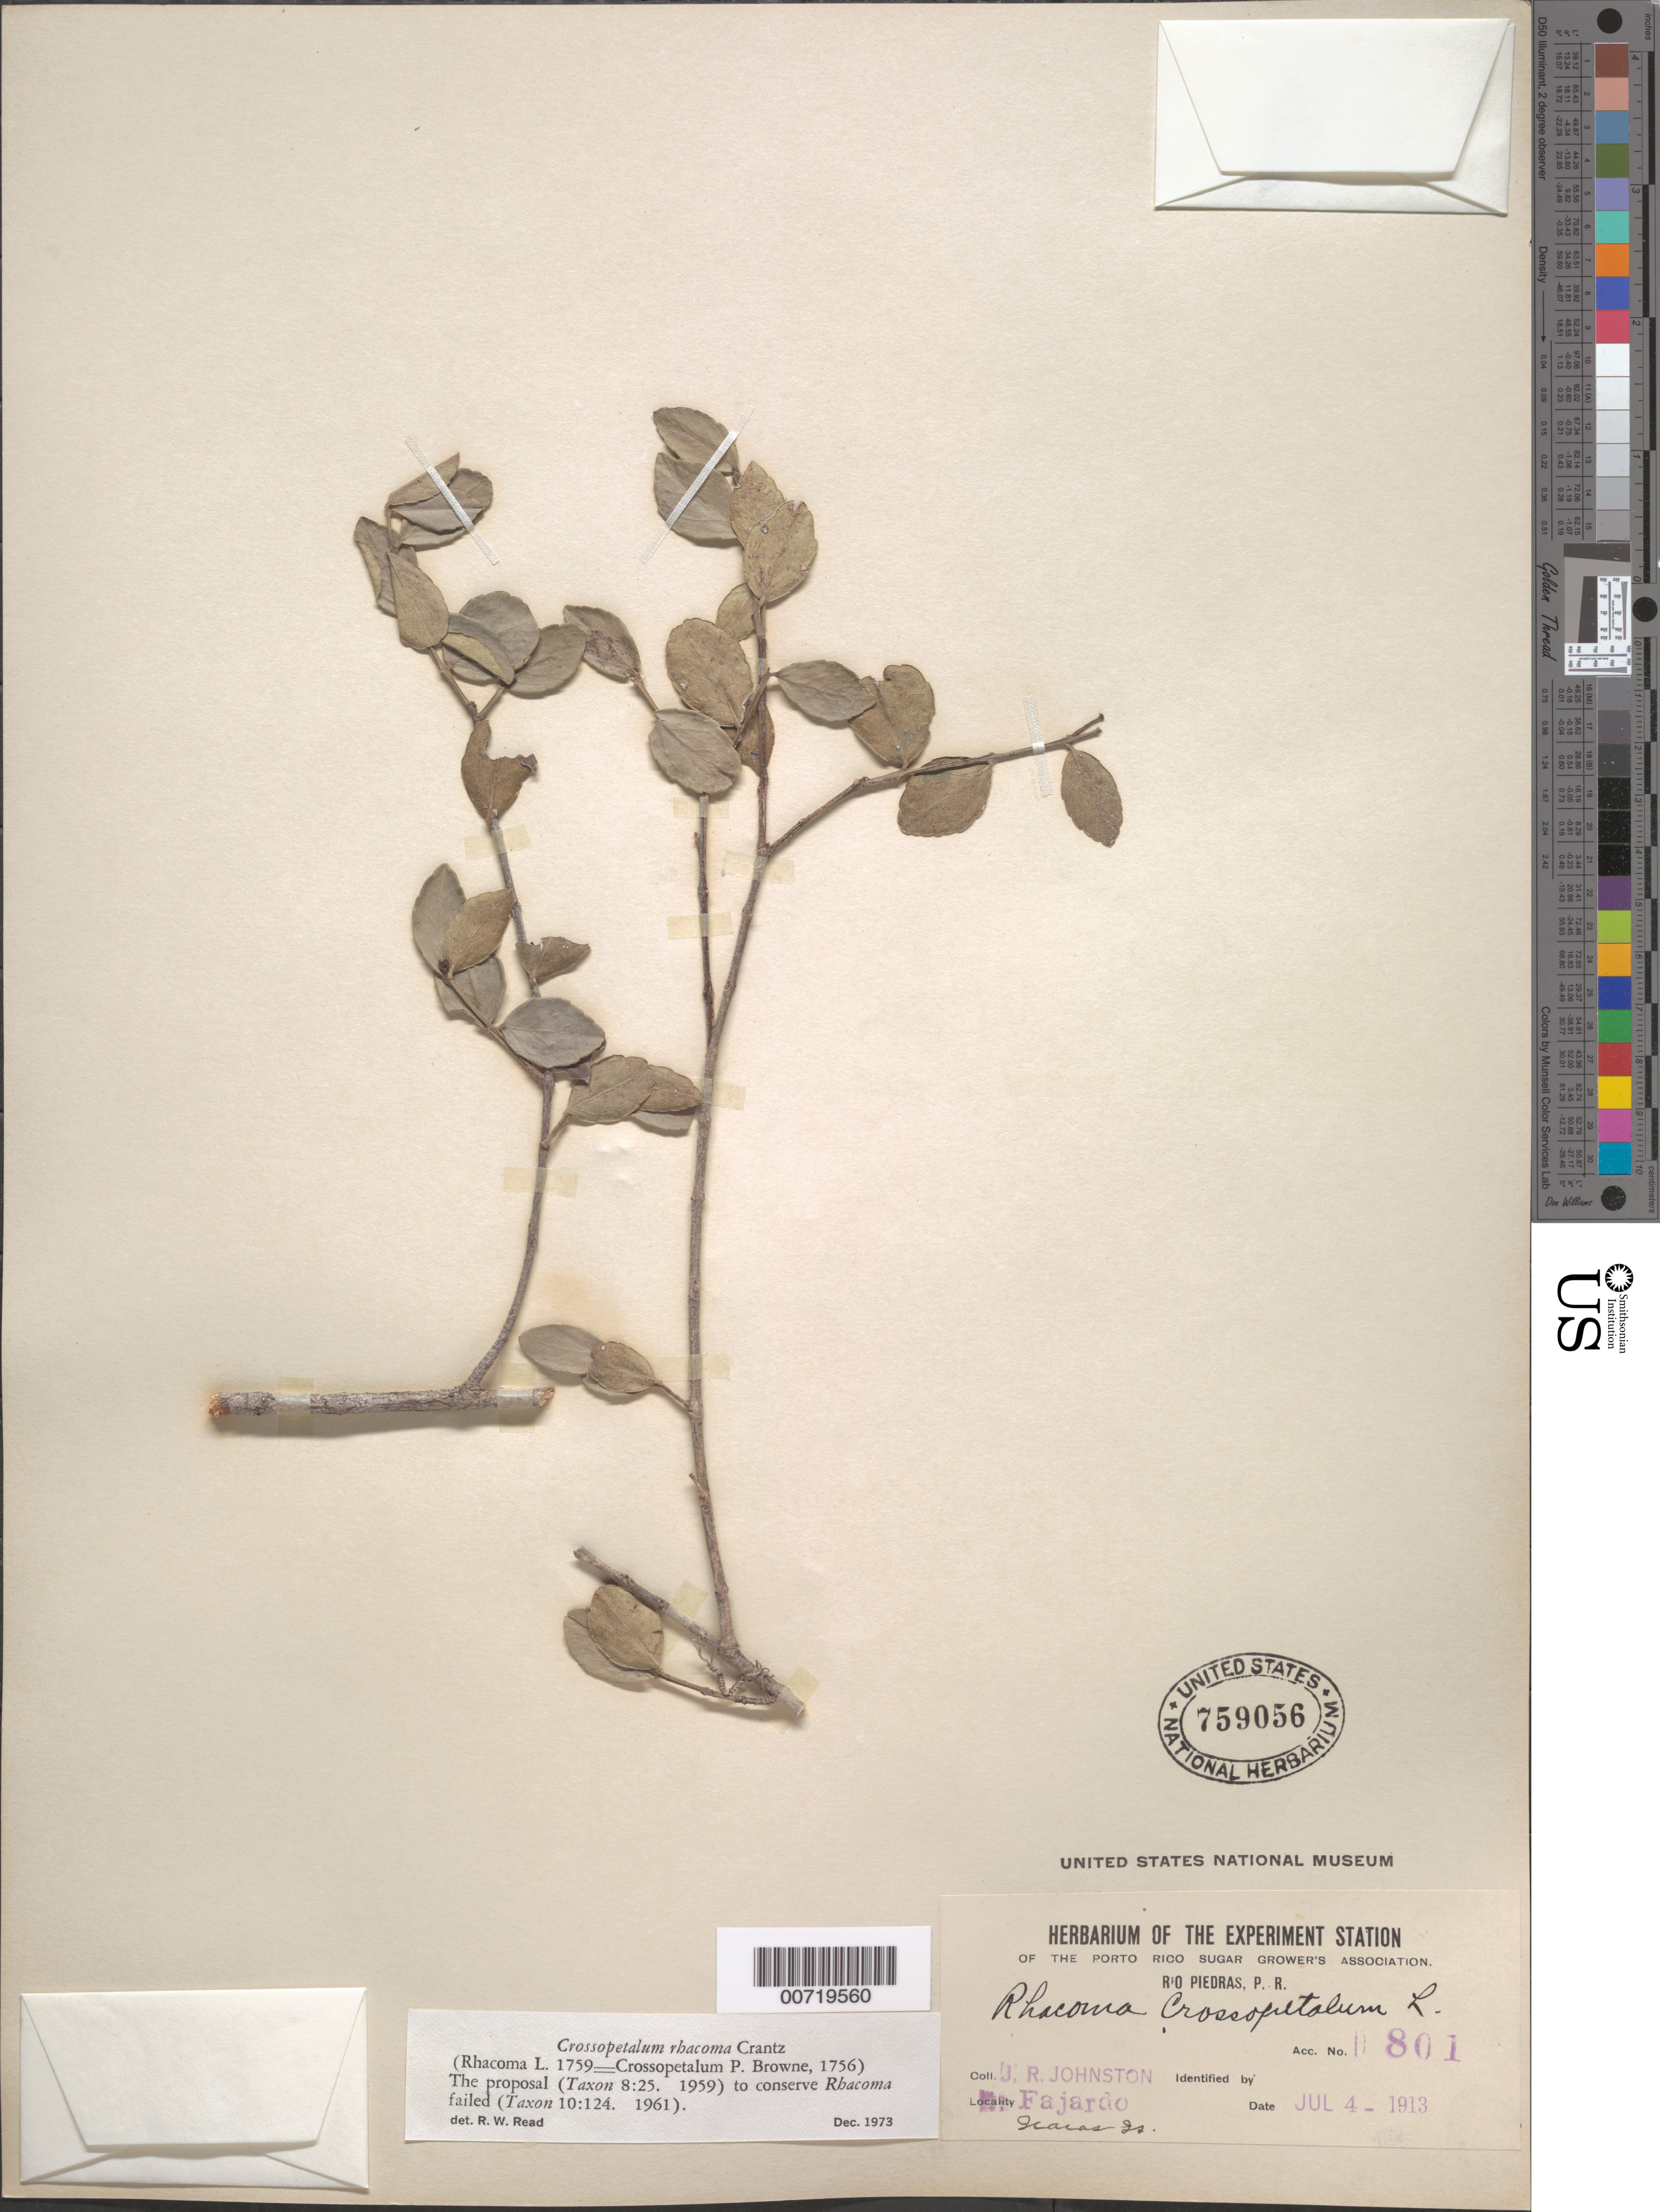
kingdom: Plantae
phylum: Tracheophyta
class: Magnoliopsida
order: Celastrales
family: Celastraceae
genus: Crossopetalum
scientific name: Crossopetalum rhacoma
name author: Crantz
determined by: Read, Robert W., (US), NMNH (UNITED STATES)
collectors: J. Johnston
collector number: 801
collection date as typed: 04 Jul 1913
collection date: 1913-07-04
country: Puerto Rico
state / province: Fajardo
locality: Fajardo, Icacos Island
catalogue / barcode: US 759056